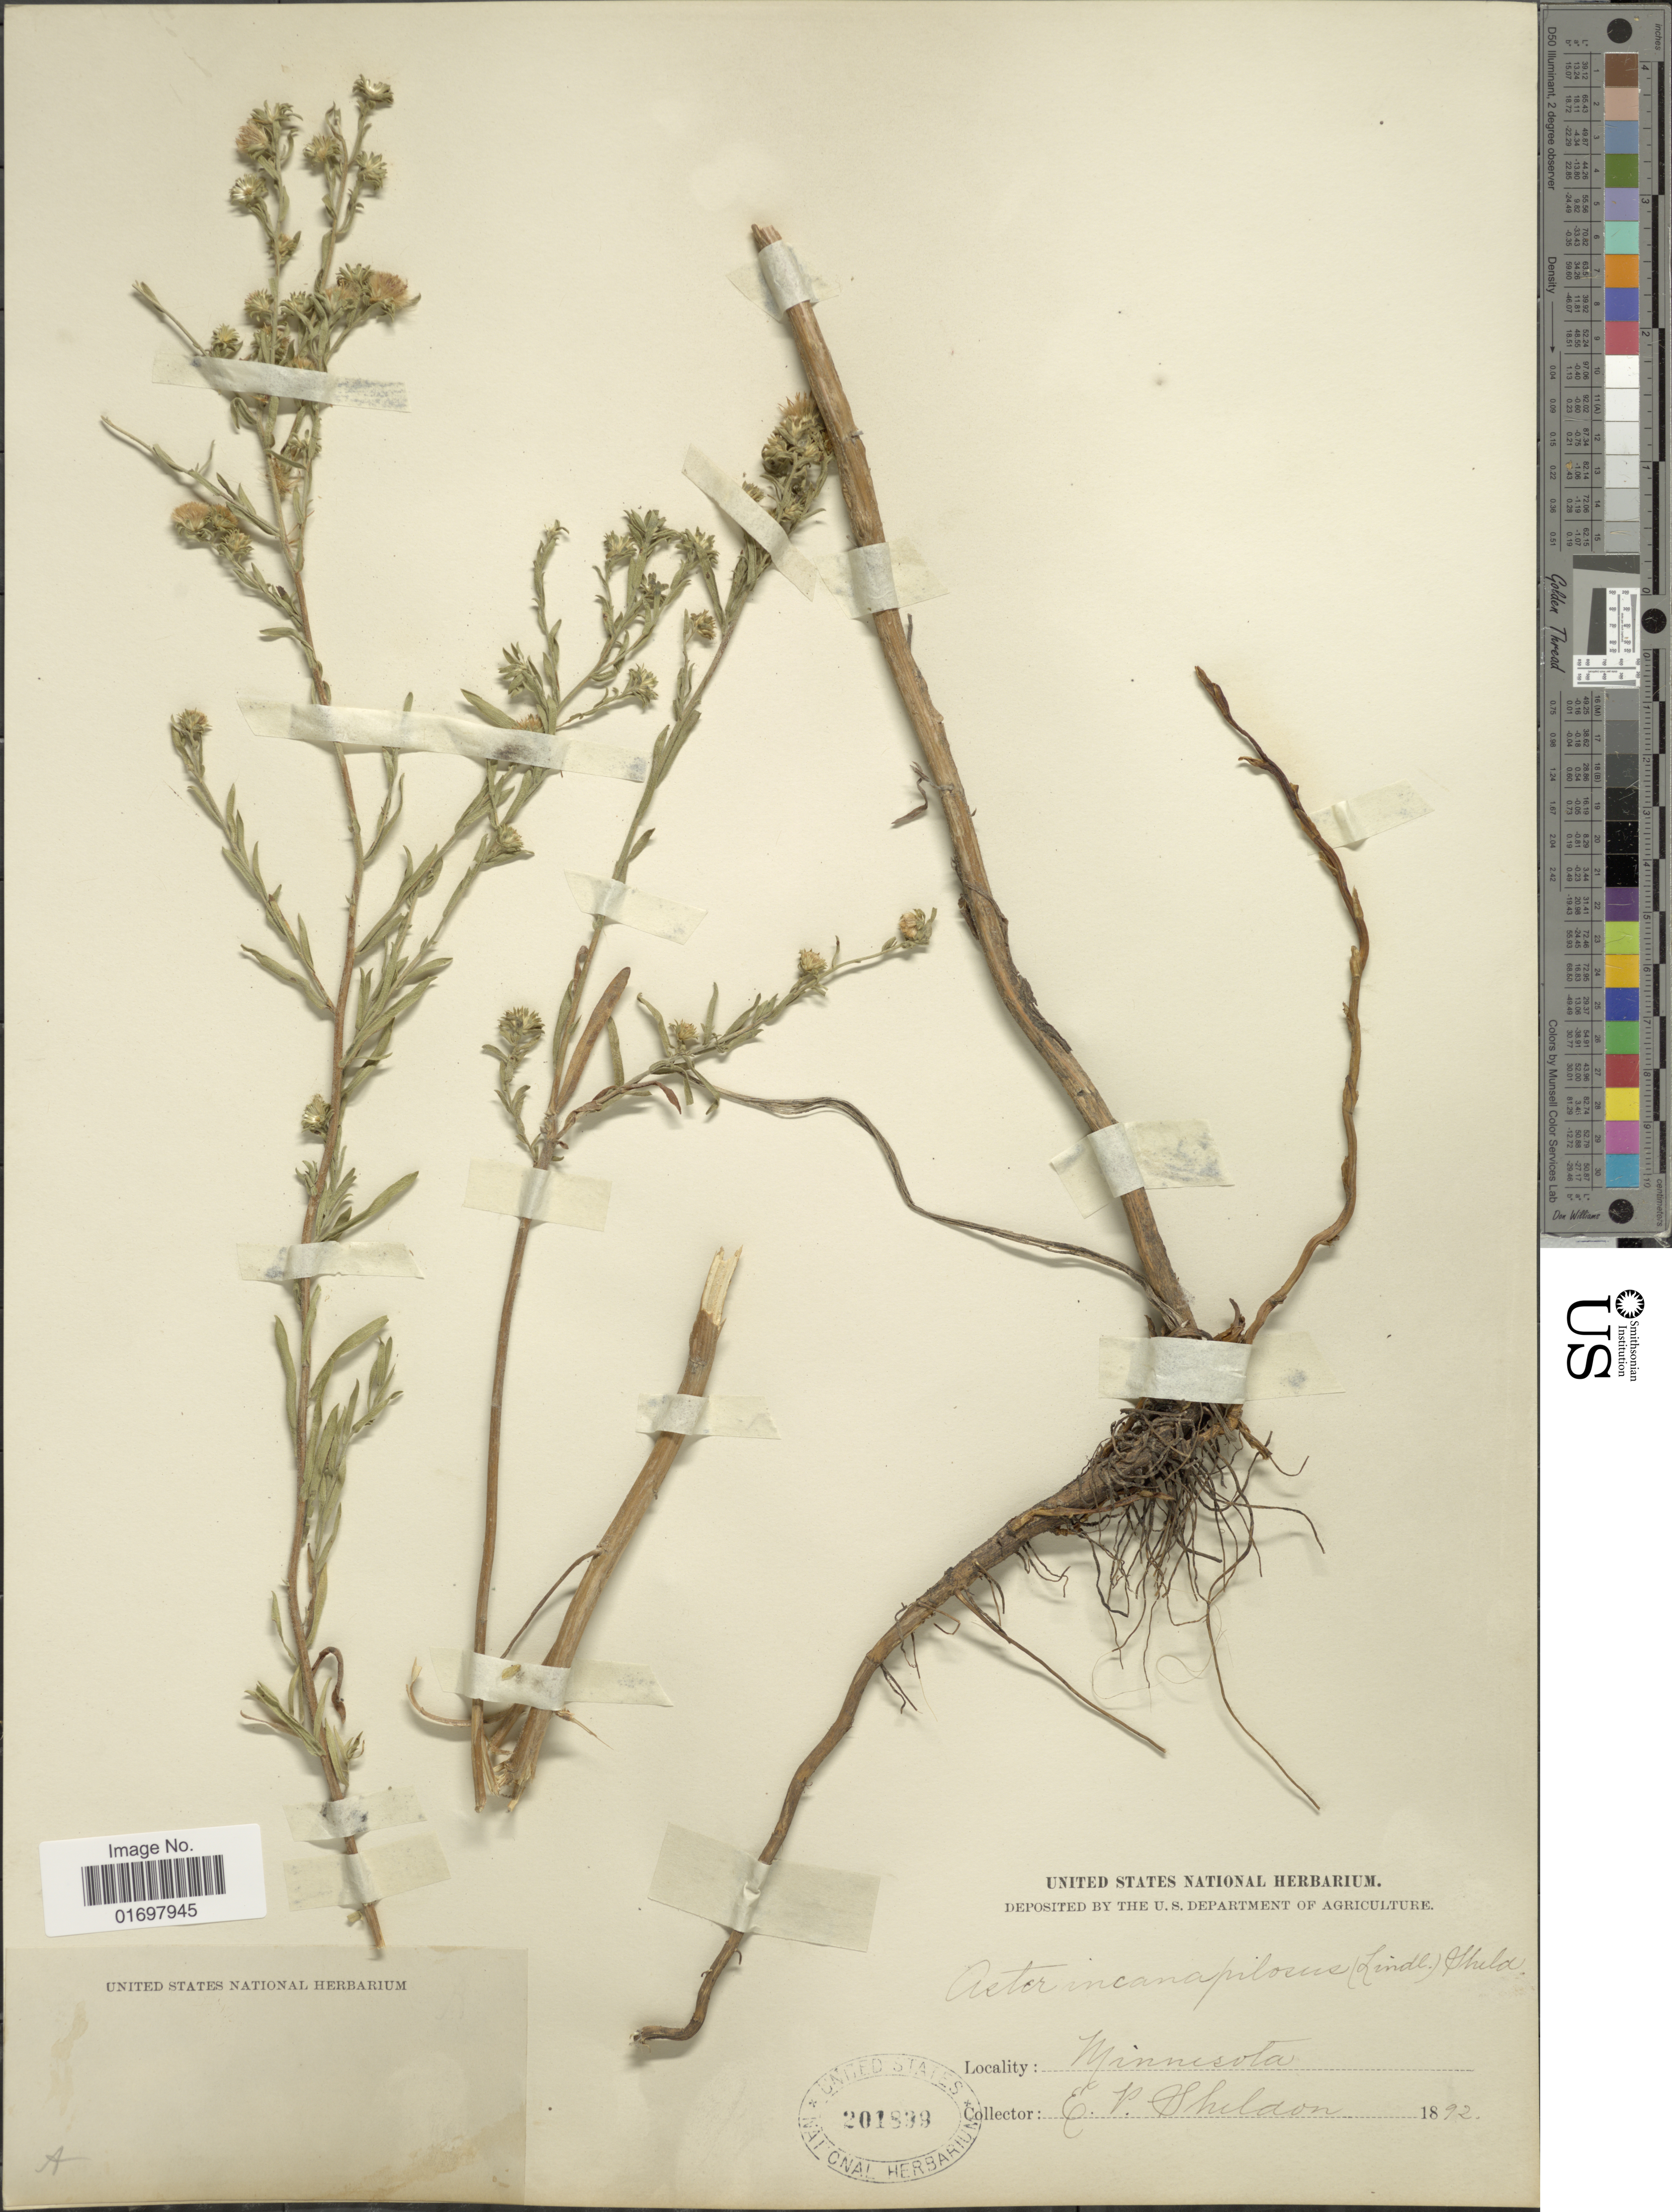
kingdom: Plantae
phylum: Tracheophyta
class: Magnoliopsida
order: Asterales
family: Asteraceae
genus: Symphyotrichum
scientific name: Symphyotrichum falcatum var. commutatum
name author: (Torr. & A. Gray) G.L. Nesom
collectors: E. P. Sheldon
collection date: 1892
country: United States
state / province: Minnesota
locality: Minnesota.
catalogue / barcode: US 201899